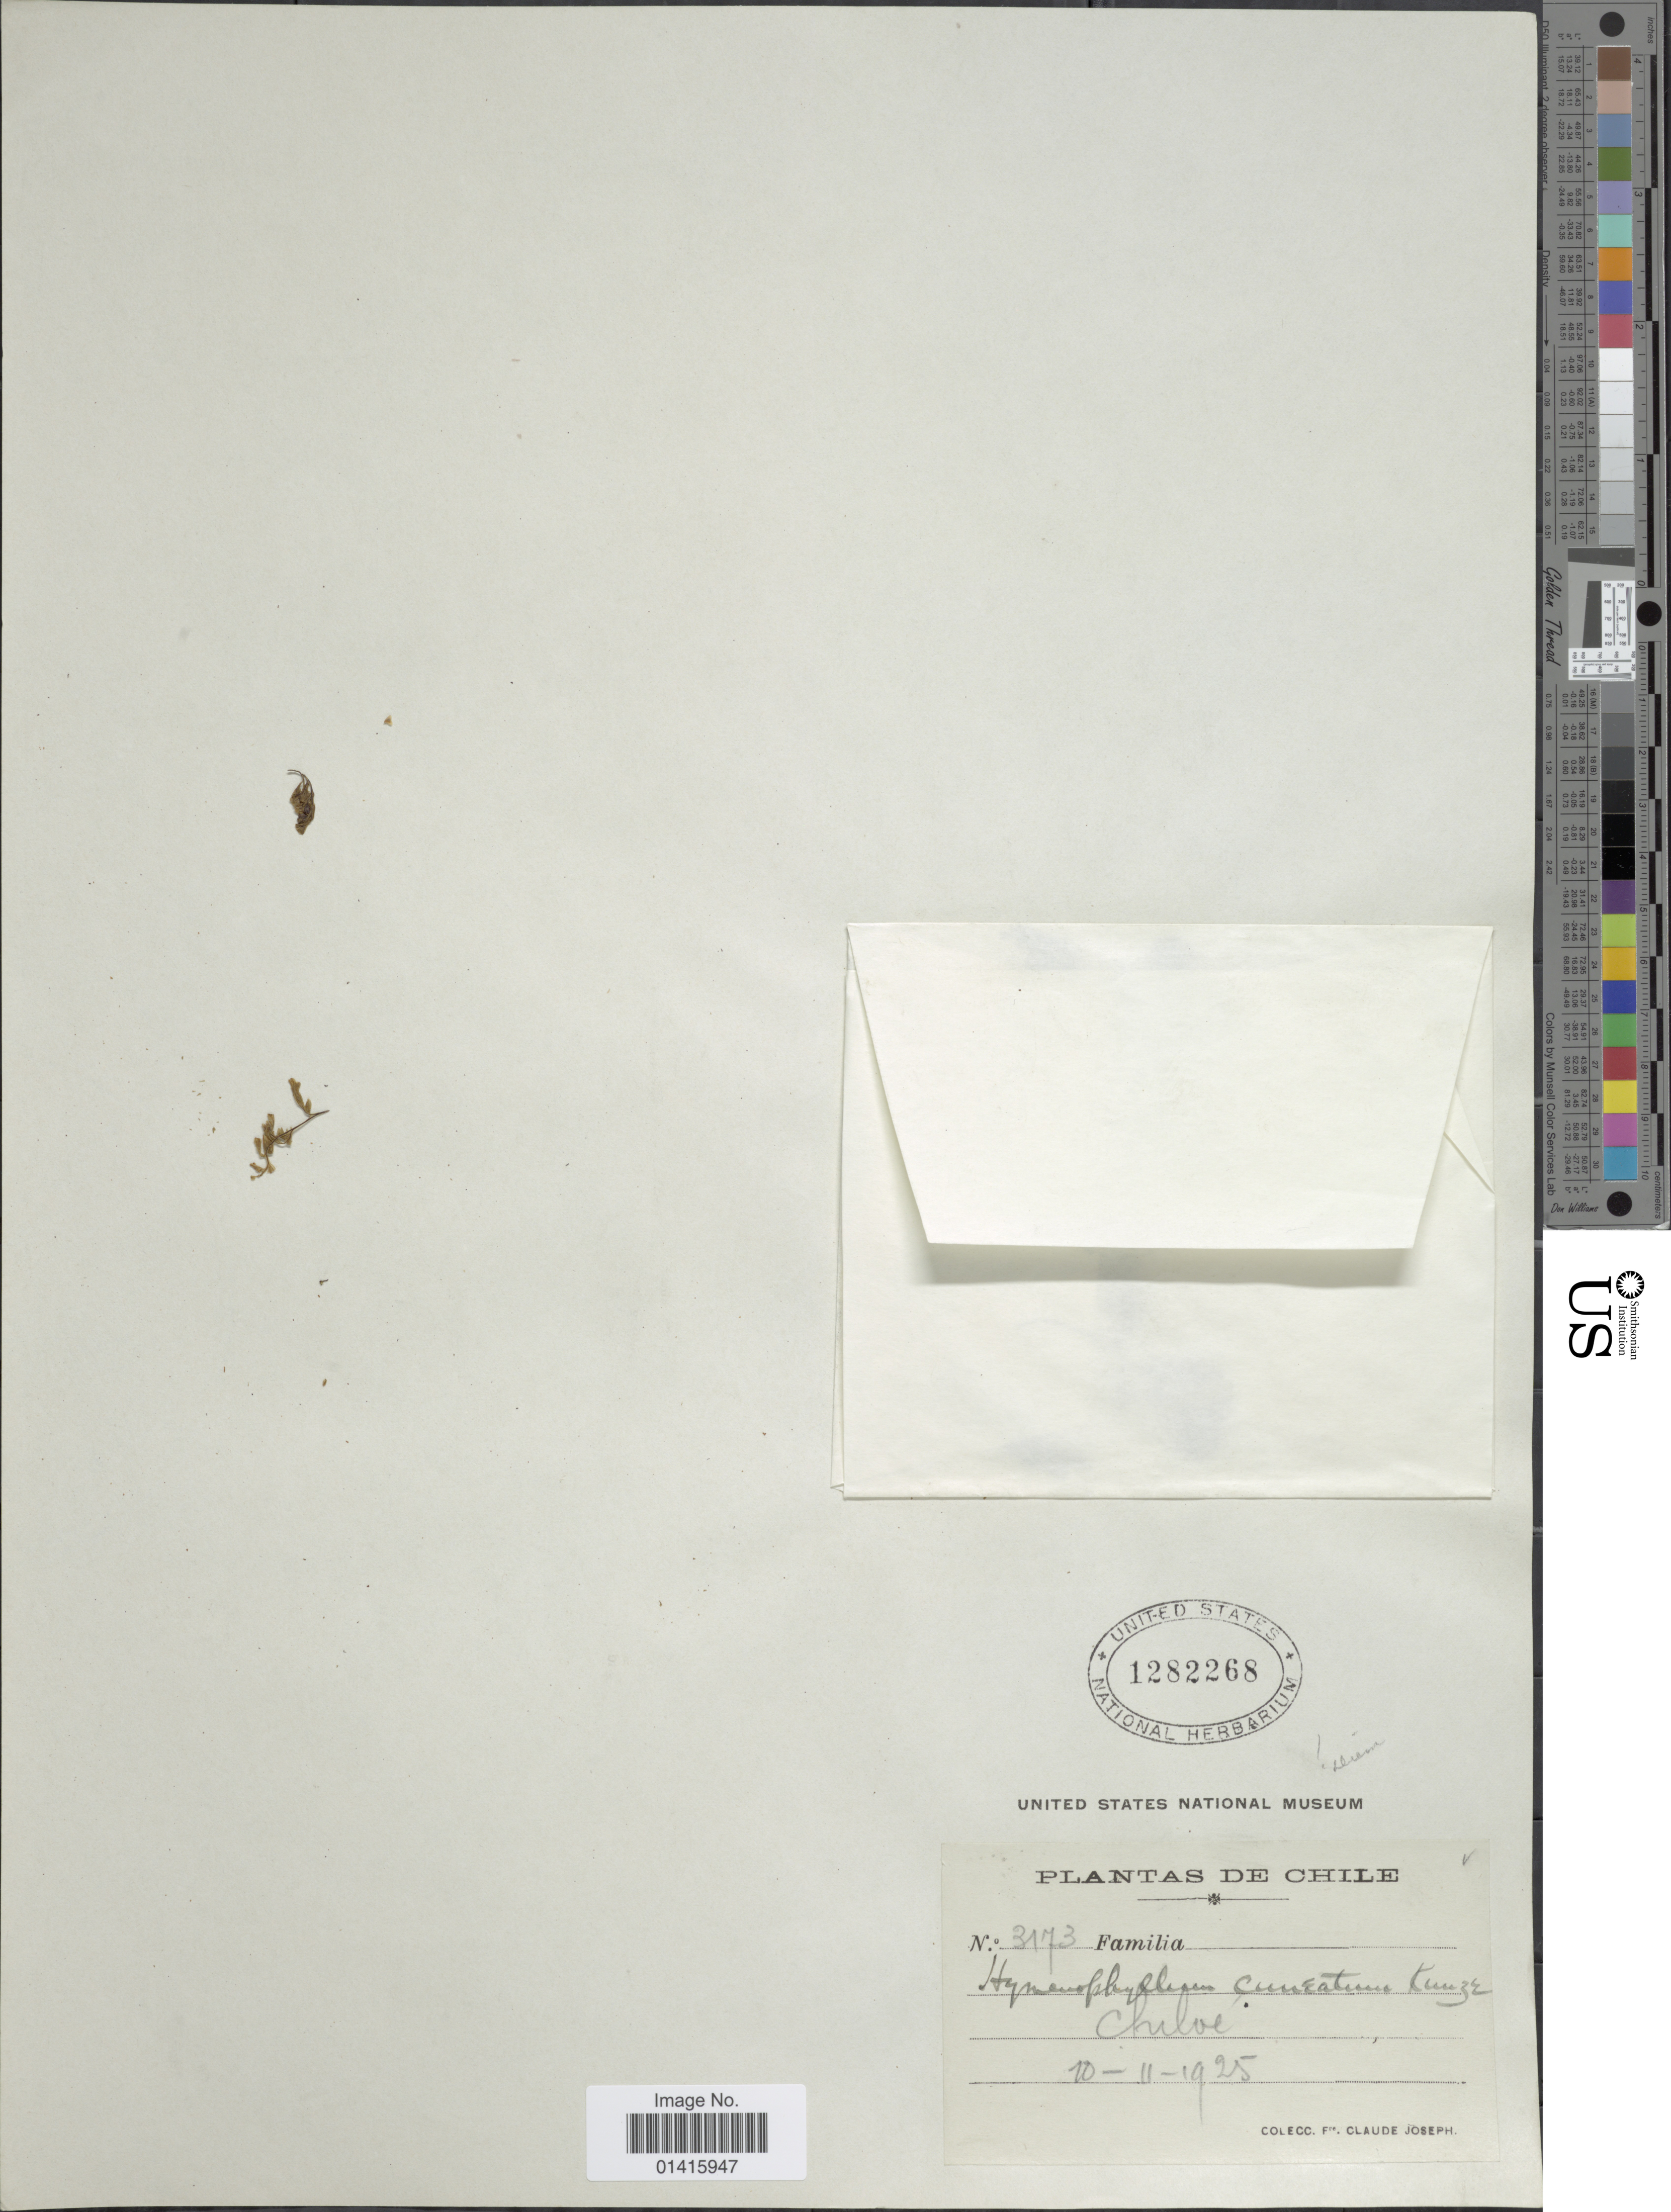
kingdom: Plantae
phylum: Tracheophyta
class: Polypodiopsida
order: Hymenophyllales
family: Hymenophyllaceae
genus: Hymenophyllum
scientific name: Hymenophyllum cuneatum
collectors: Frere Claude Joseph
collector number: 3173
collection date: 1925-02-10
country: Chile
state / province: Arica y Parinacota (XV)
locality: Chiloé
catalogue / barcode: US 1282268